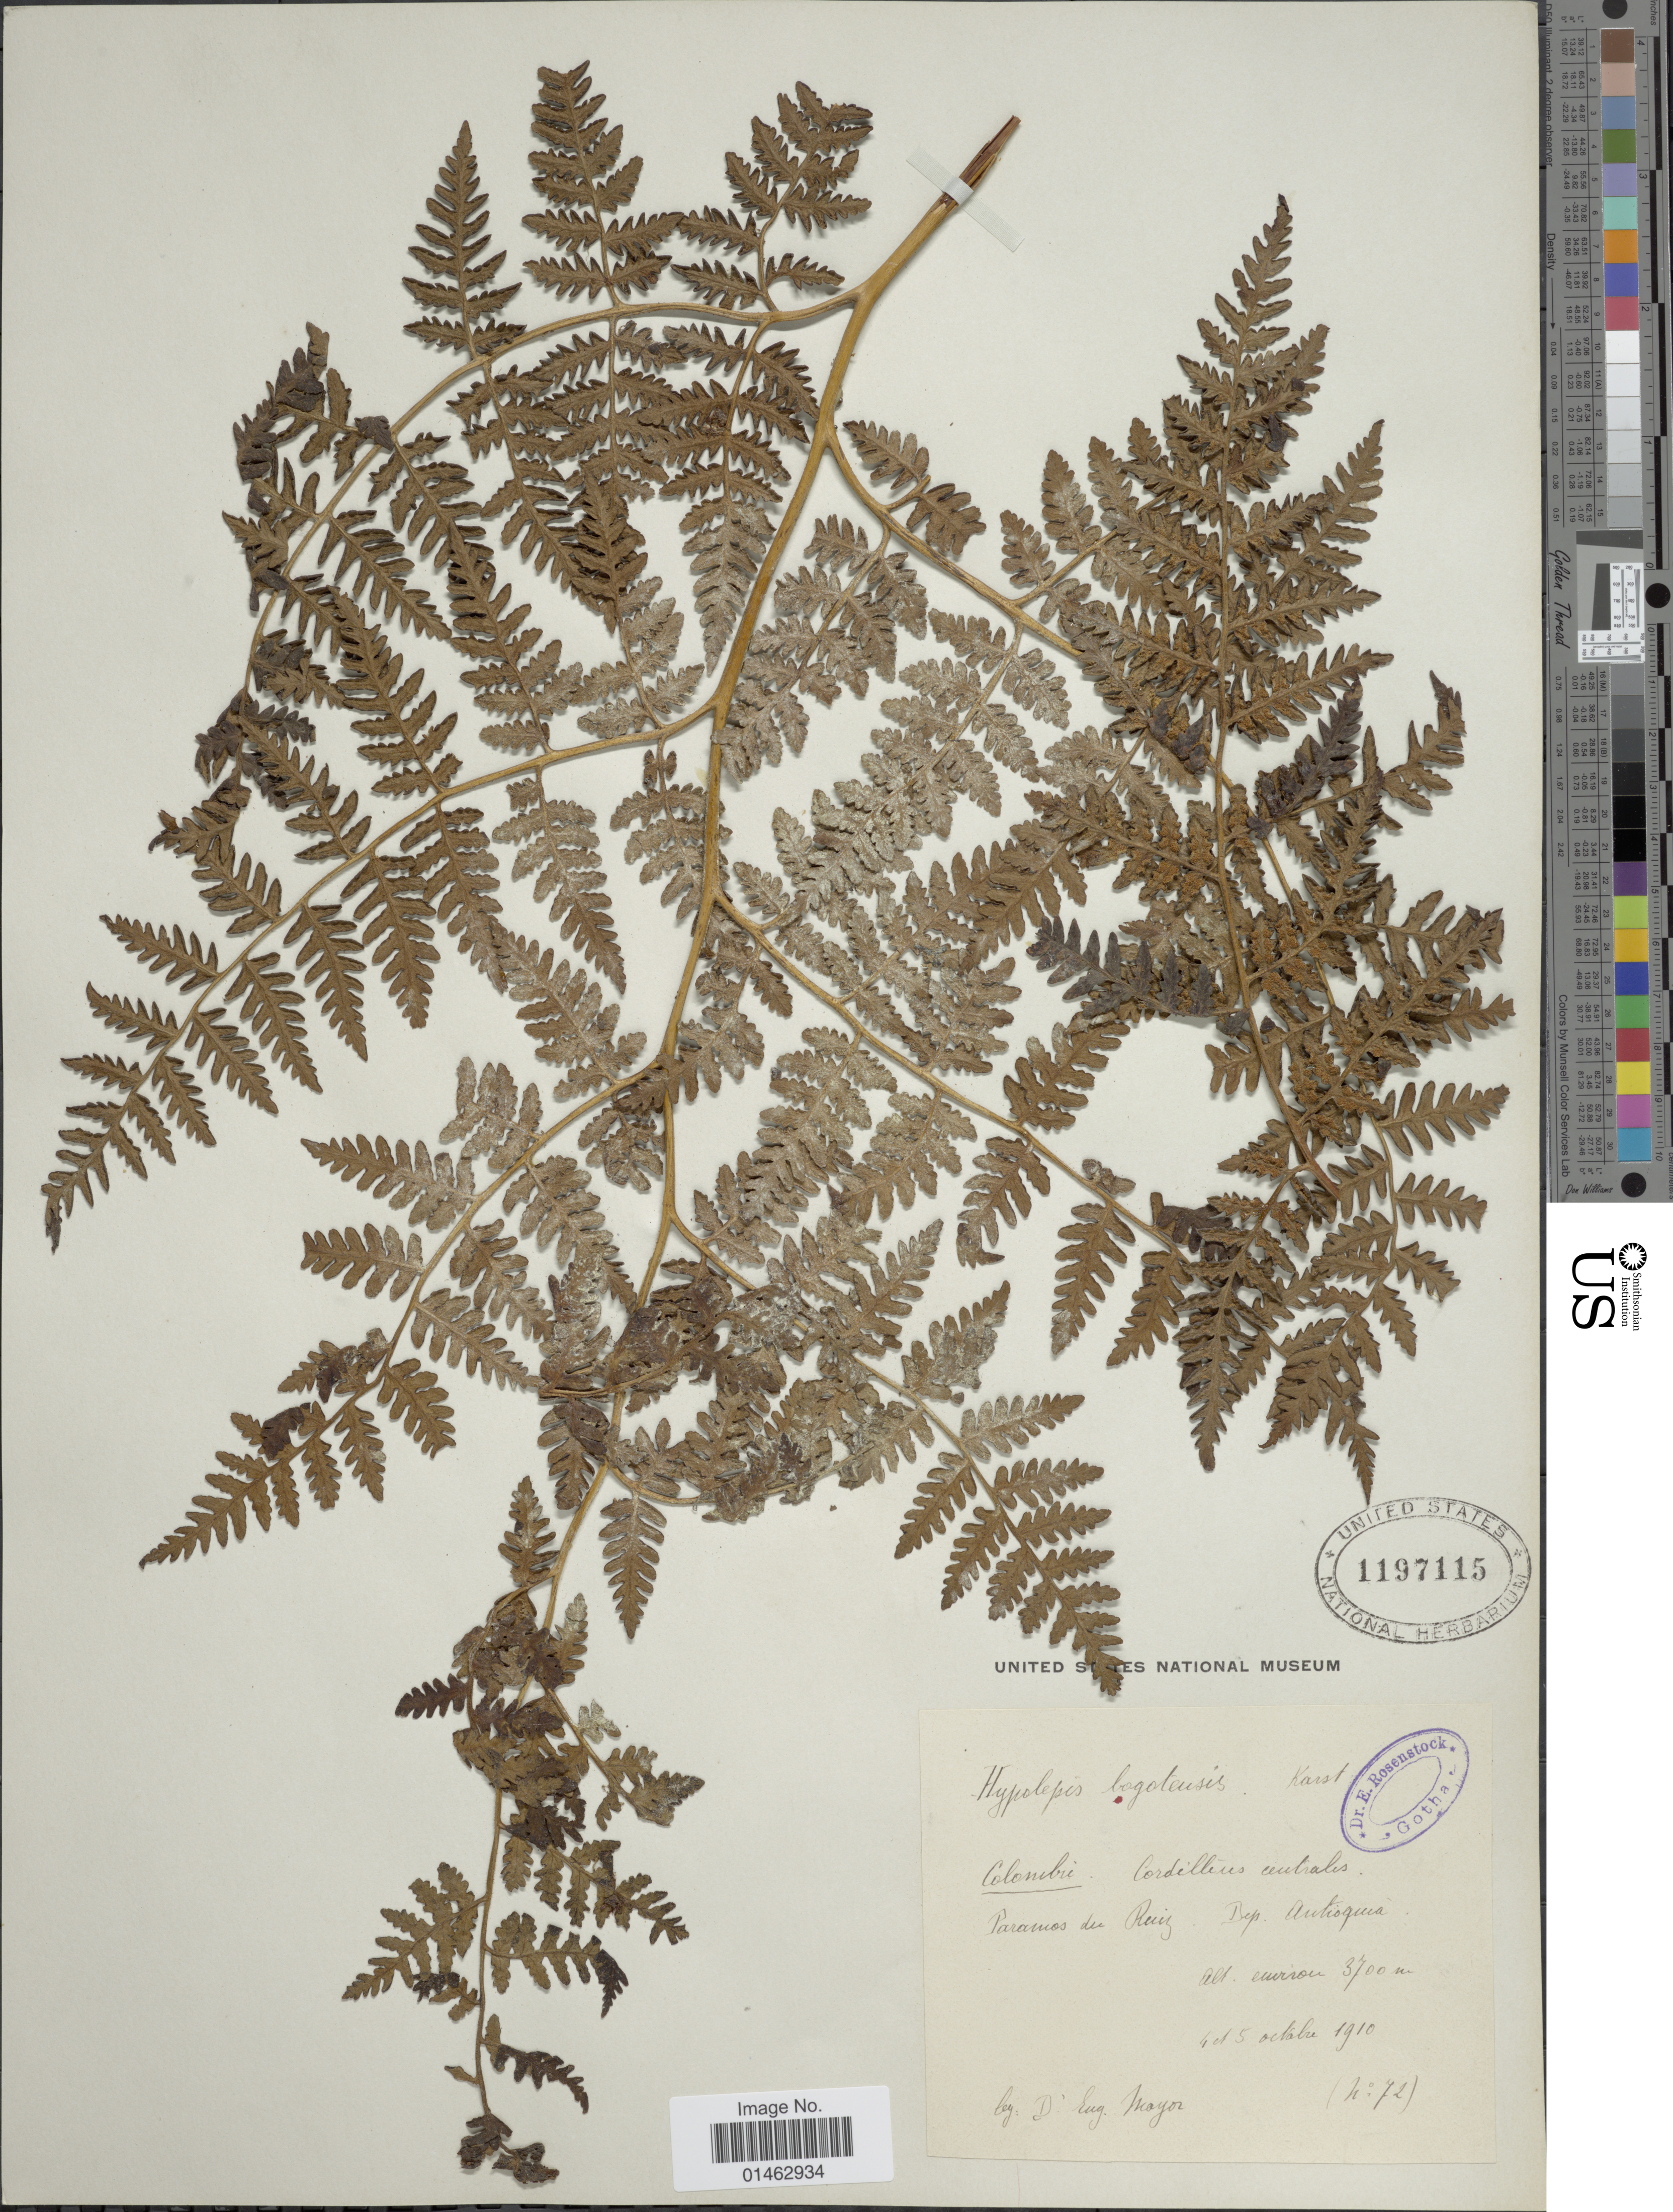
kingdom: Plantae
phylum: Tracheophyta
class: Polypodiopsida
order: Polypodiales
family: Dennstaedtiaceae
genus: Hypolepis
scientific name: Hypolepis bogotensis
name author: H. Karst.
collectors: E. Mayor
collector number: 72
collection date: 1910-10-04/1910-10-05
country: Colombia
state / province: Antioquia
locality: Cordilleras australes Paramos du Ruiz, Dep Antioquia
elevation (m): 3700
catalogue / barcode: US 1197115